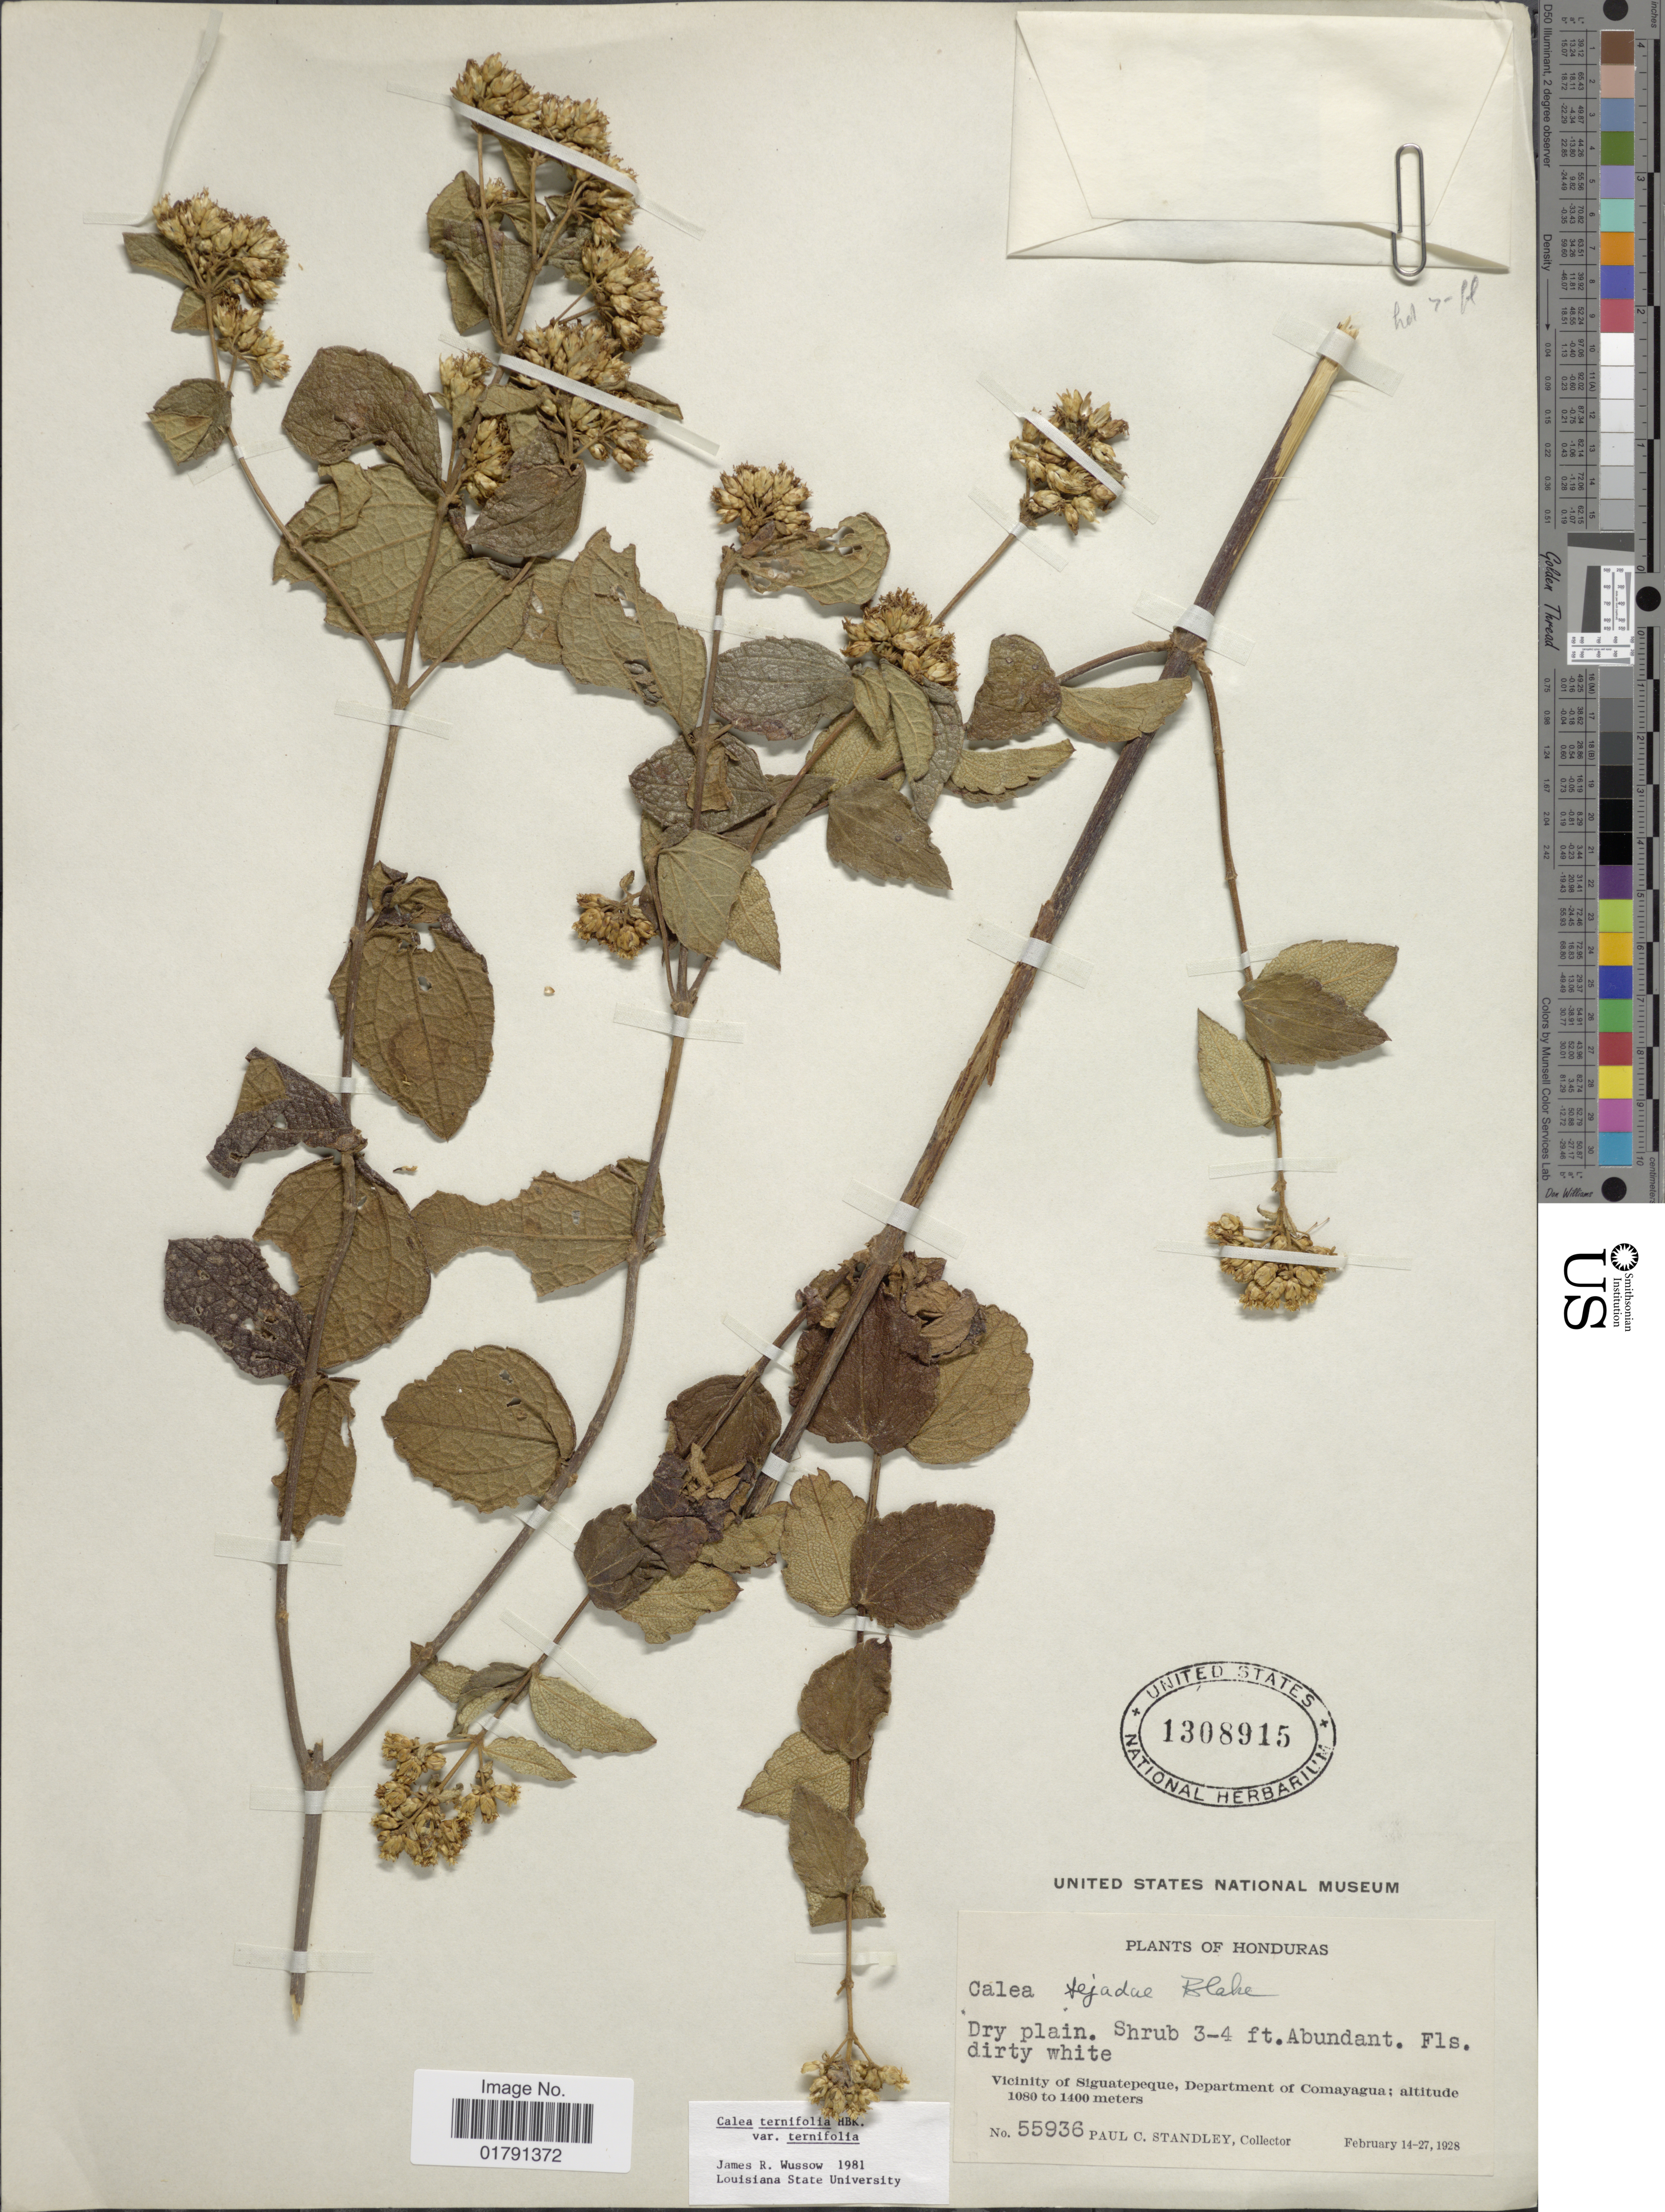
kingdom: Plantae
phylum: Tracheophyta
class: Magnoliopsida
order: Asterales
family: Asteraceae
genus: Calea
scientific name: Calea ternifolia Oliv., hom. illeg.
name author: Oliv.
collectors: P. C. Standley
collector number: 55936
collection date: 1928-02-14/1928-02-27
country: Honduras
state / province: Comayagua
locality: Vicinity of Siguatepeque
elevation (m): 1080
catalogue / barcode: US 1308915